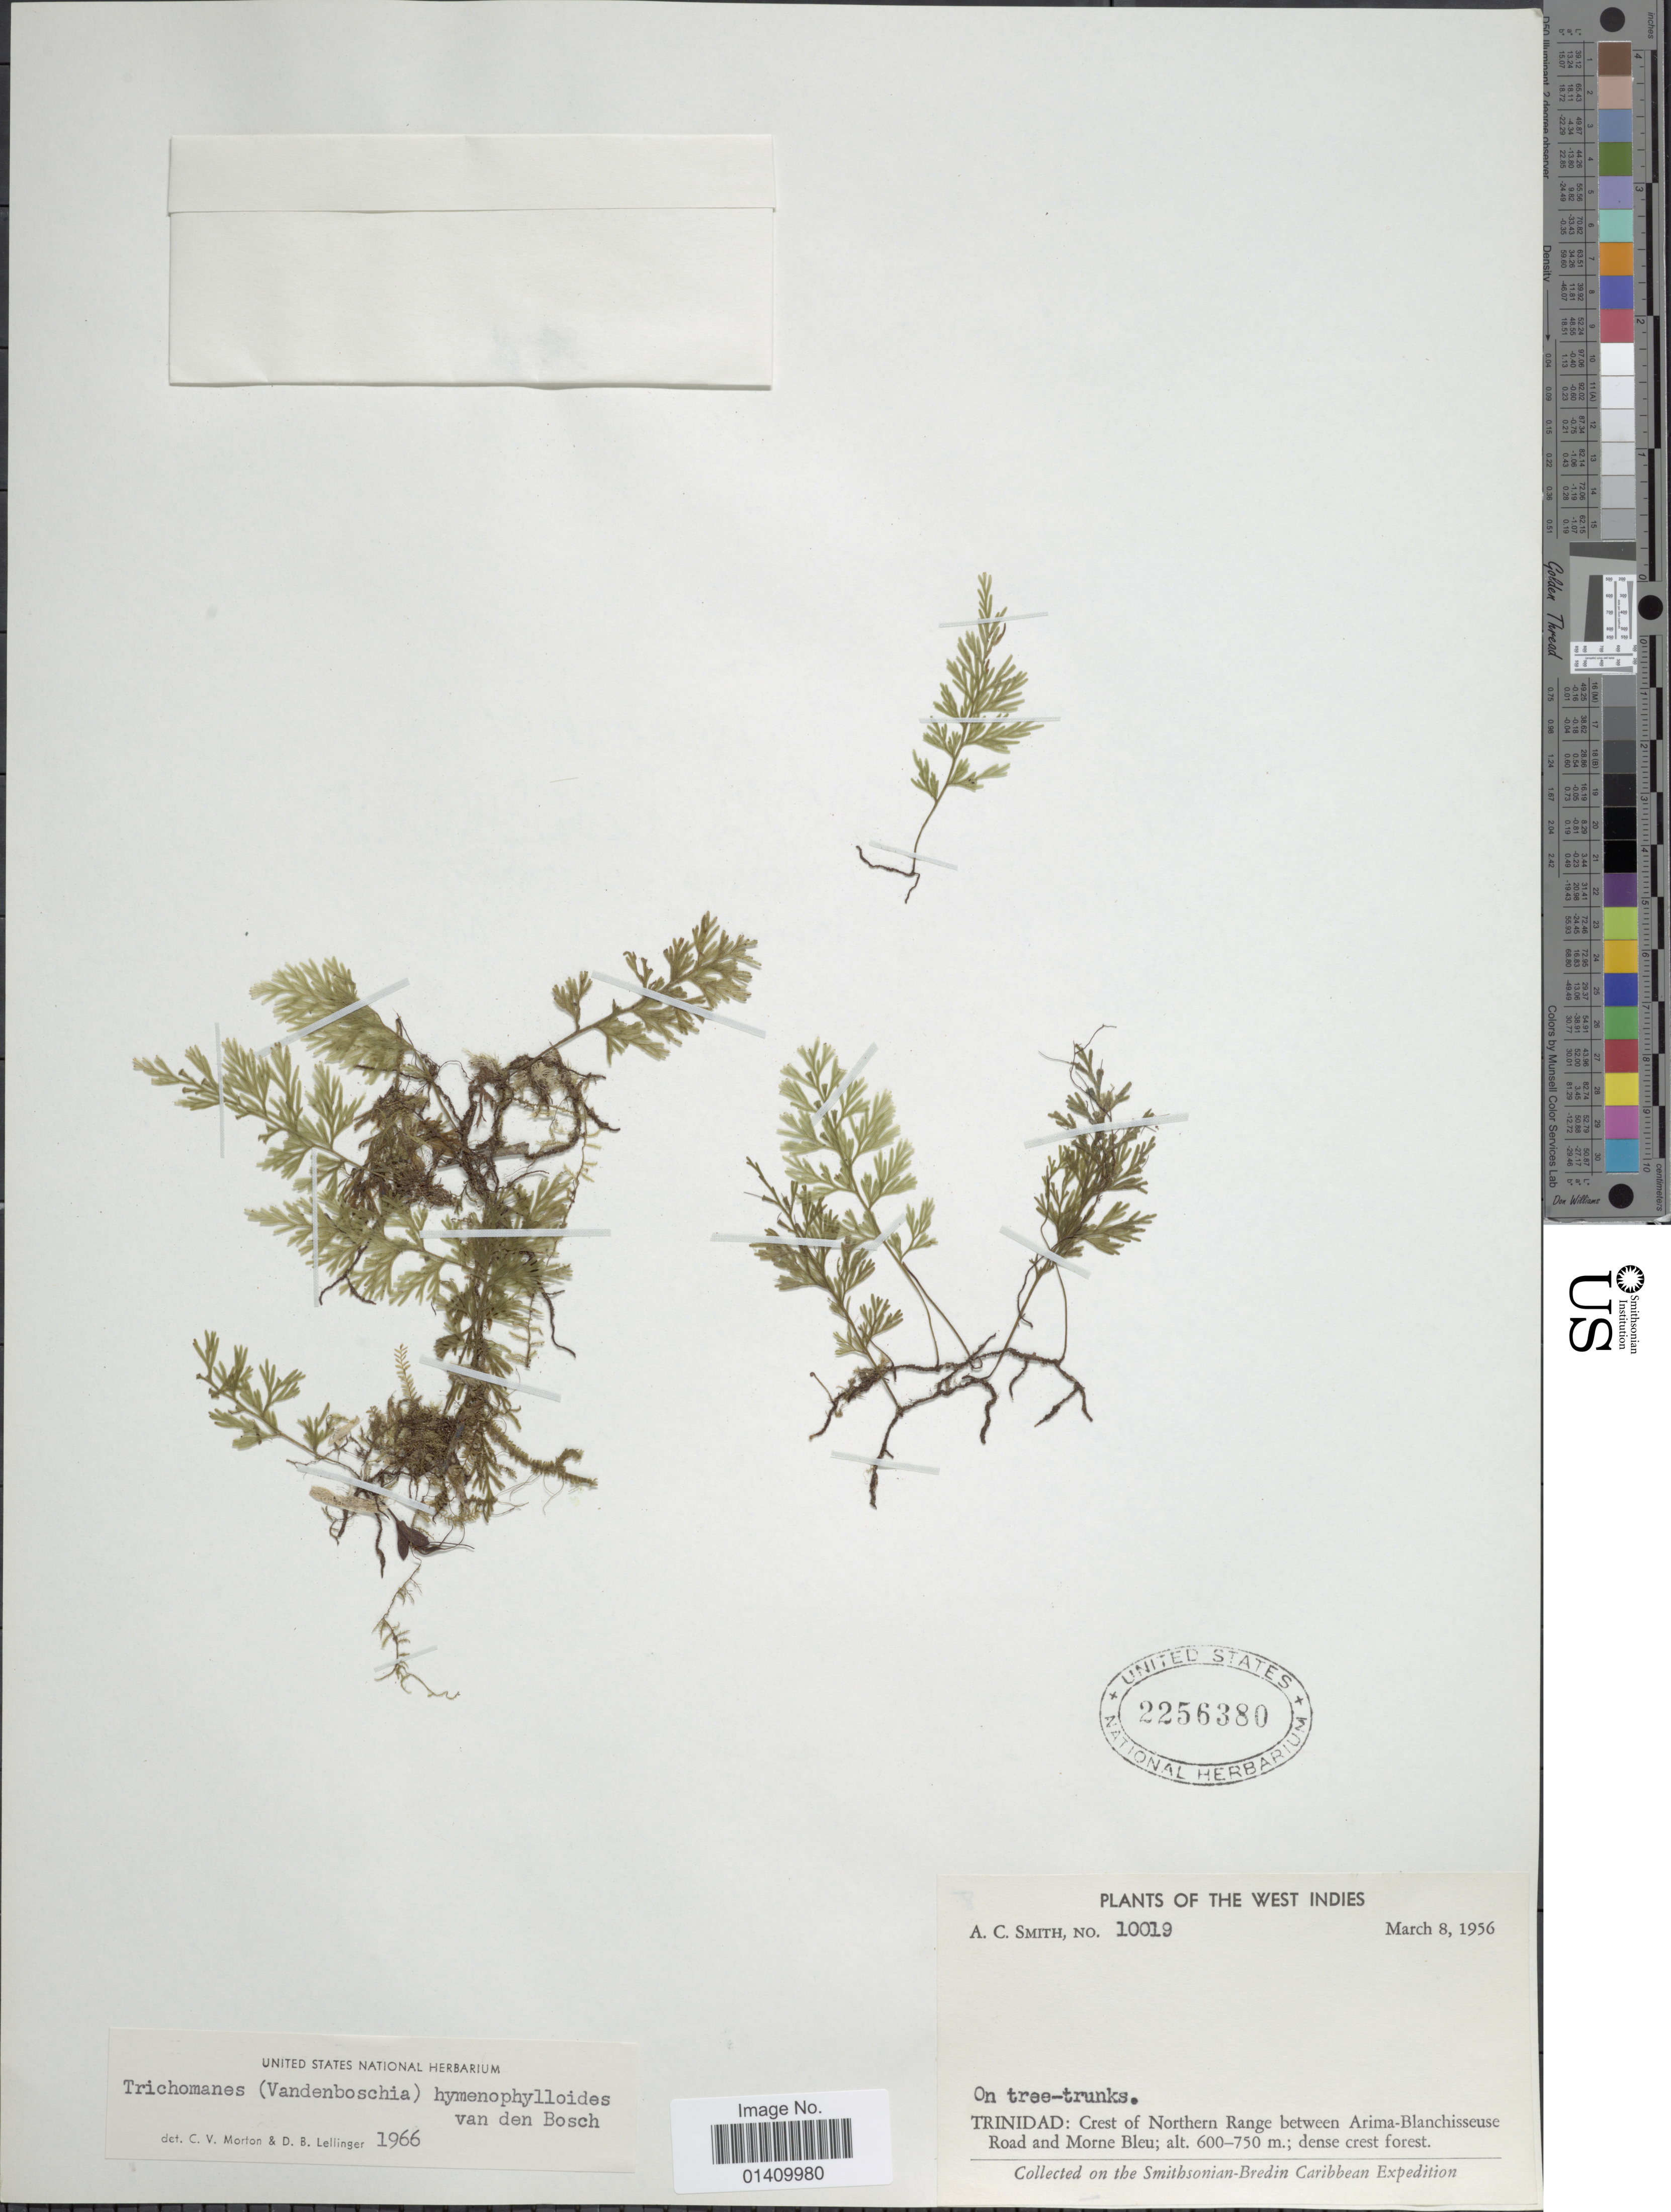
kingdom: Plantae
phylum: Tracheophyta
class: Polypodiopsida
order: Hymenophyllales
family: Hymenophyllaceae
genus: Polyphlebium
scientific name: Polyphlebium hymenophylloides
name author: (Bosch) Ebihara & Dubuisson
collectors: A. C. Smith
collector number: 10019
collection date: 1956-03-08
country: Trinidad and Tobago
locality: Trinidad, The West Indies Crest of Northern Range between Arima Blachisseuse road and Morne Bleu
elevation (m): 600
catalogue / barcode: US 2256380